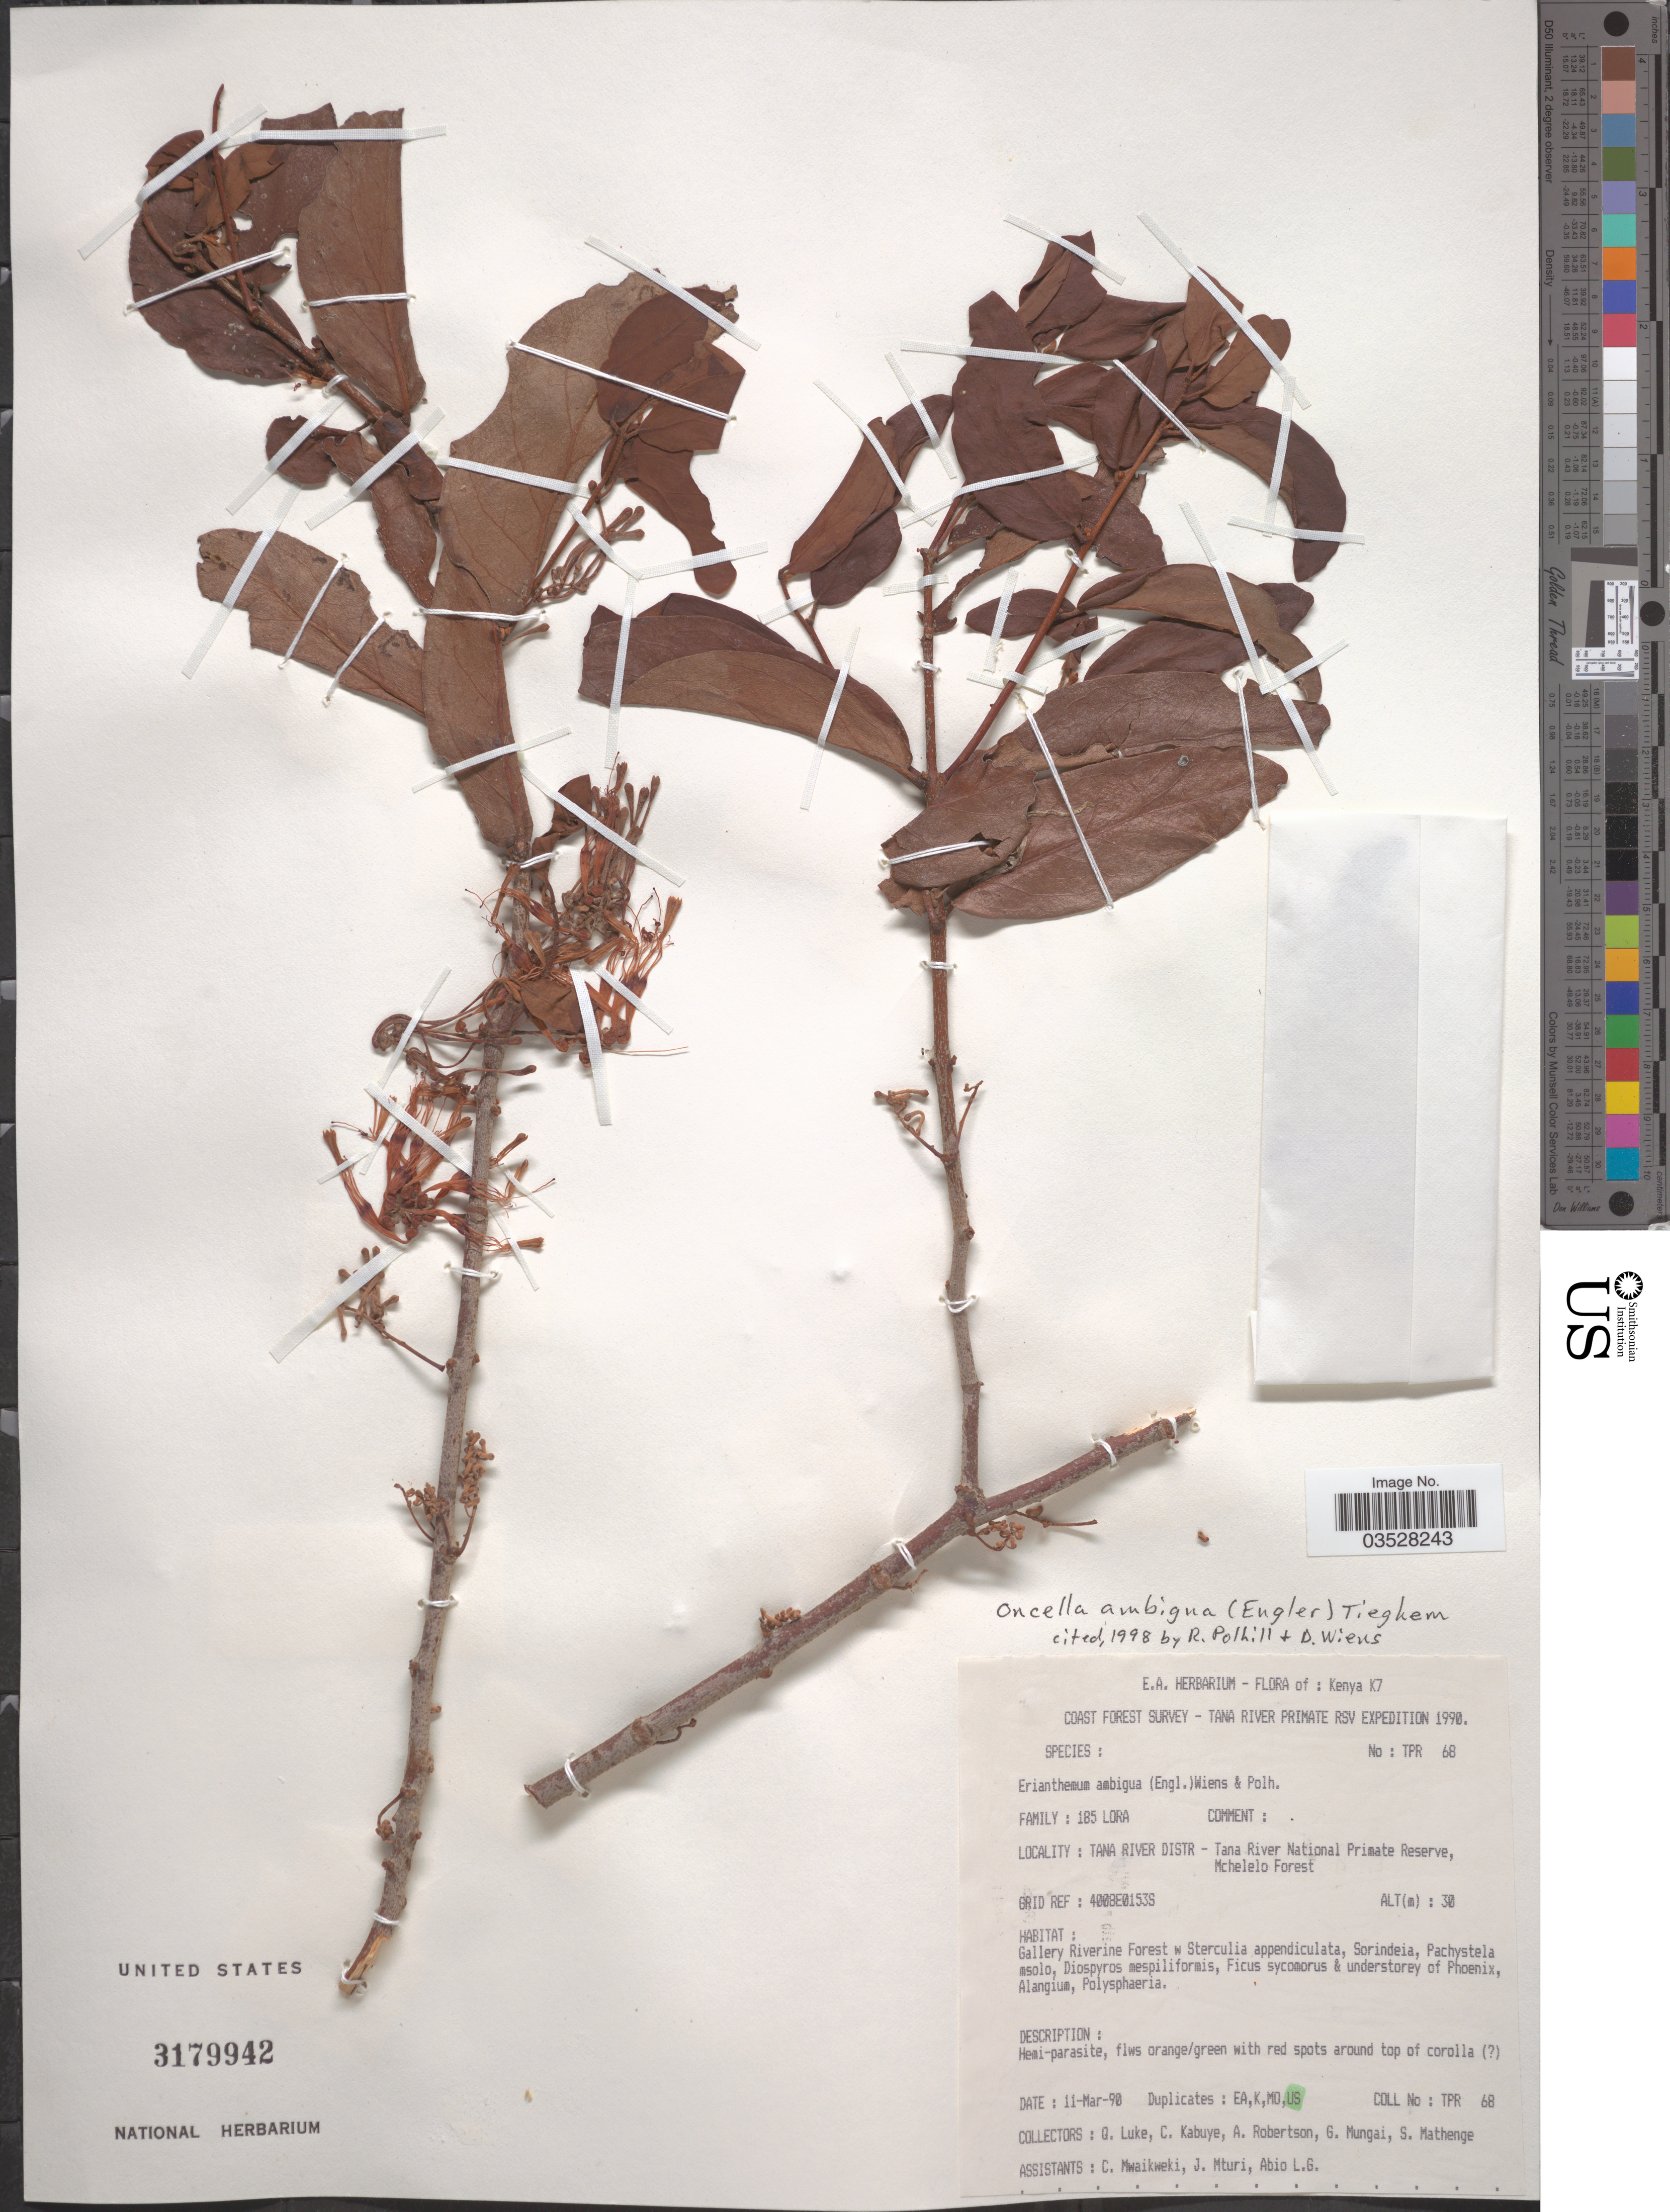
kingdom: Plantae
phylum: Tracheophyta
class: Magnoliopsida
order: Santalales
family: Loranthaceae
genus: Oncella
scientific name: Oncella ambigua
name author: (Engl.) Tiegh.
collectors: Q. Luke, C. Kabuye, A. Robertson, G. Mungai & et al.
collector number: TPR68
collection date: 1990-03-11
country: Kenya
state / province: Tana River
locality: Coast Forest - Tana River Primate RSV. Tana River Distr - Tana River National Primate Reserve, Mchelelo Forest.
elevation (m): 30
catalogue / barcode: US 3179942